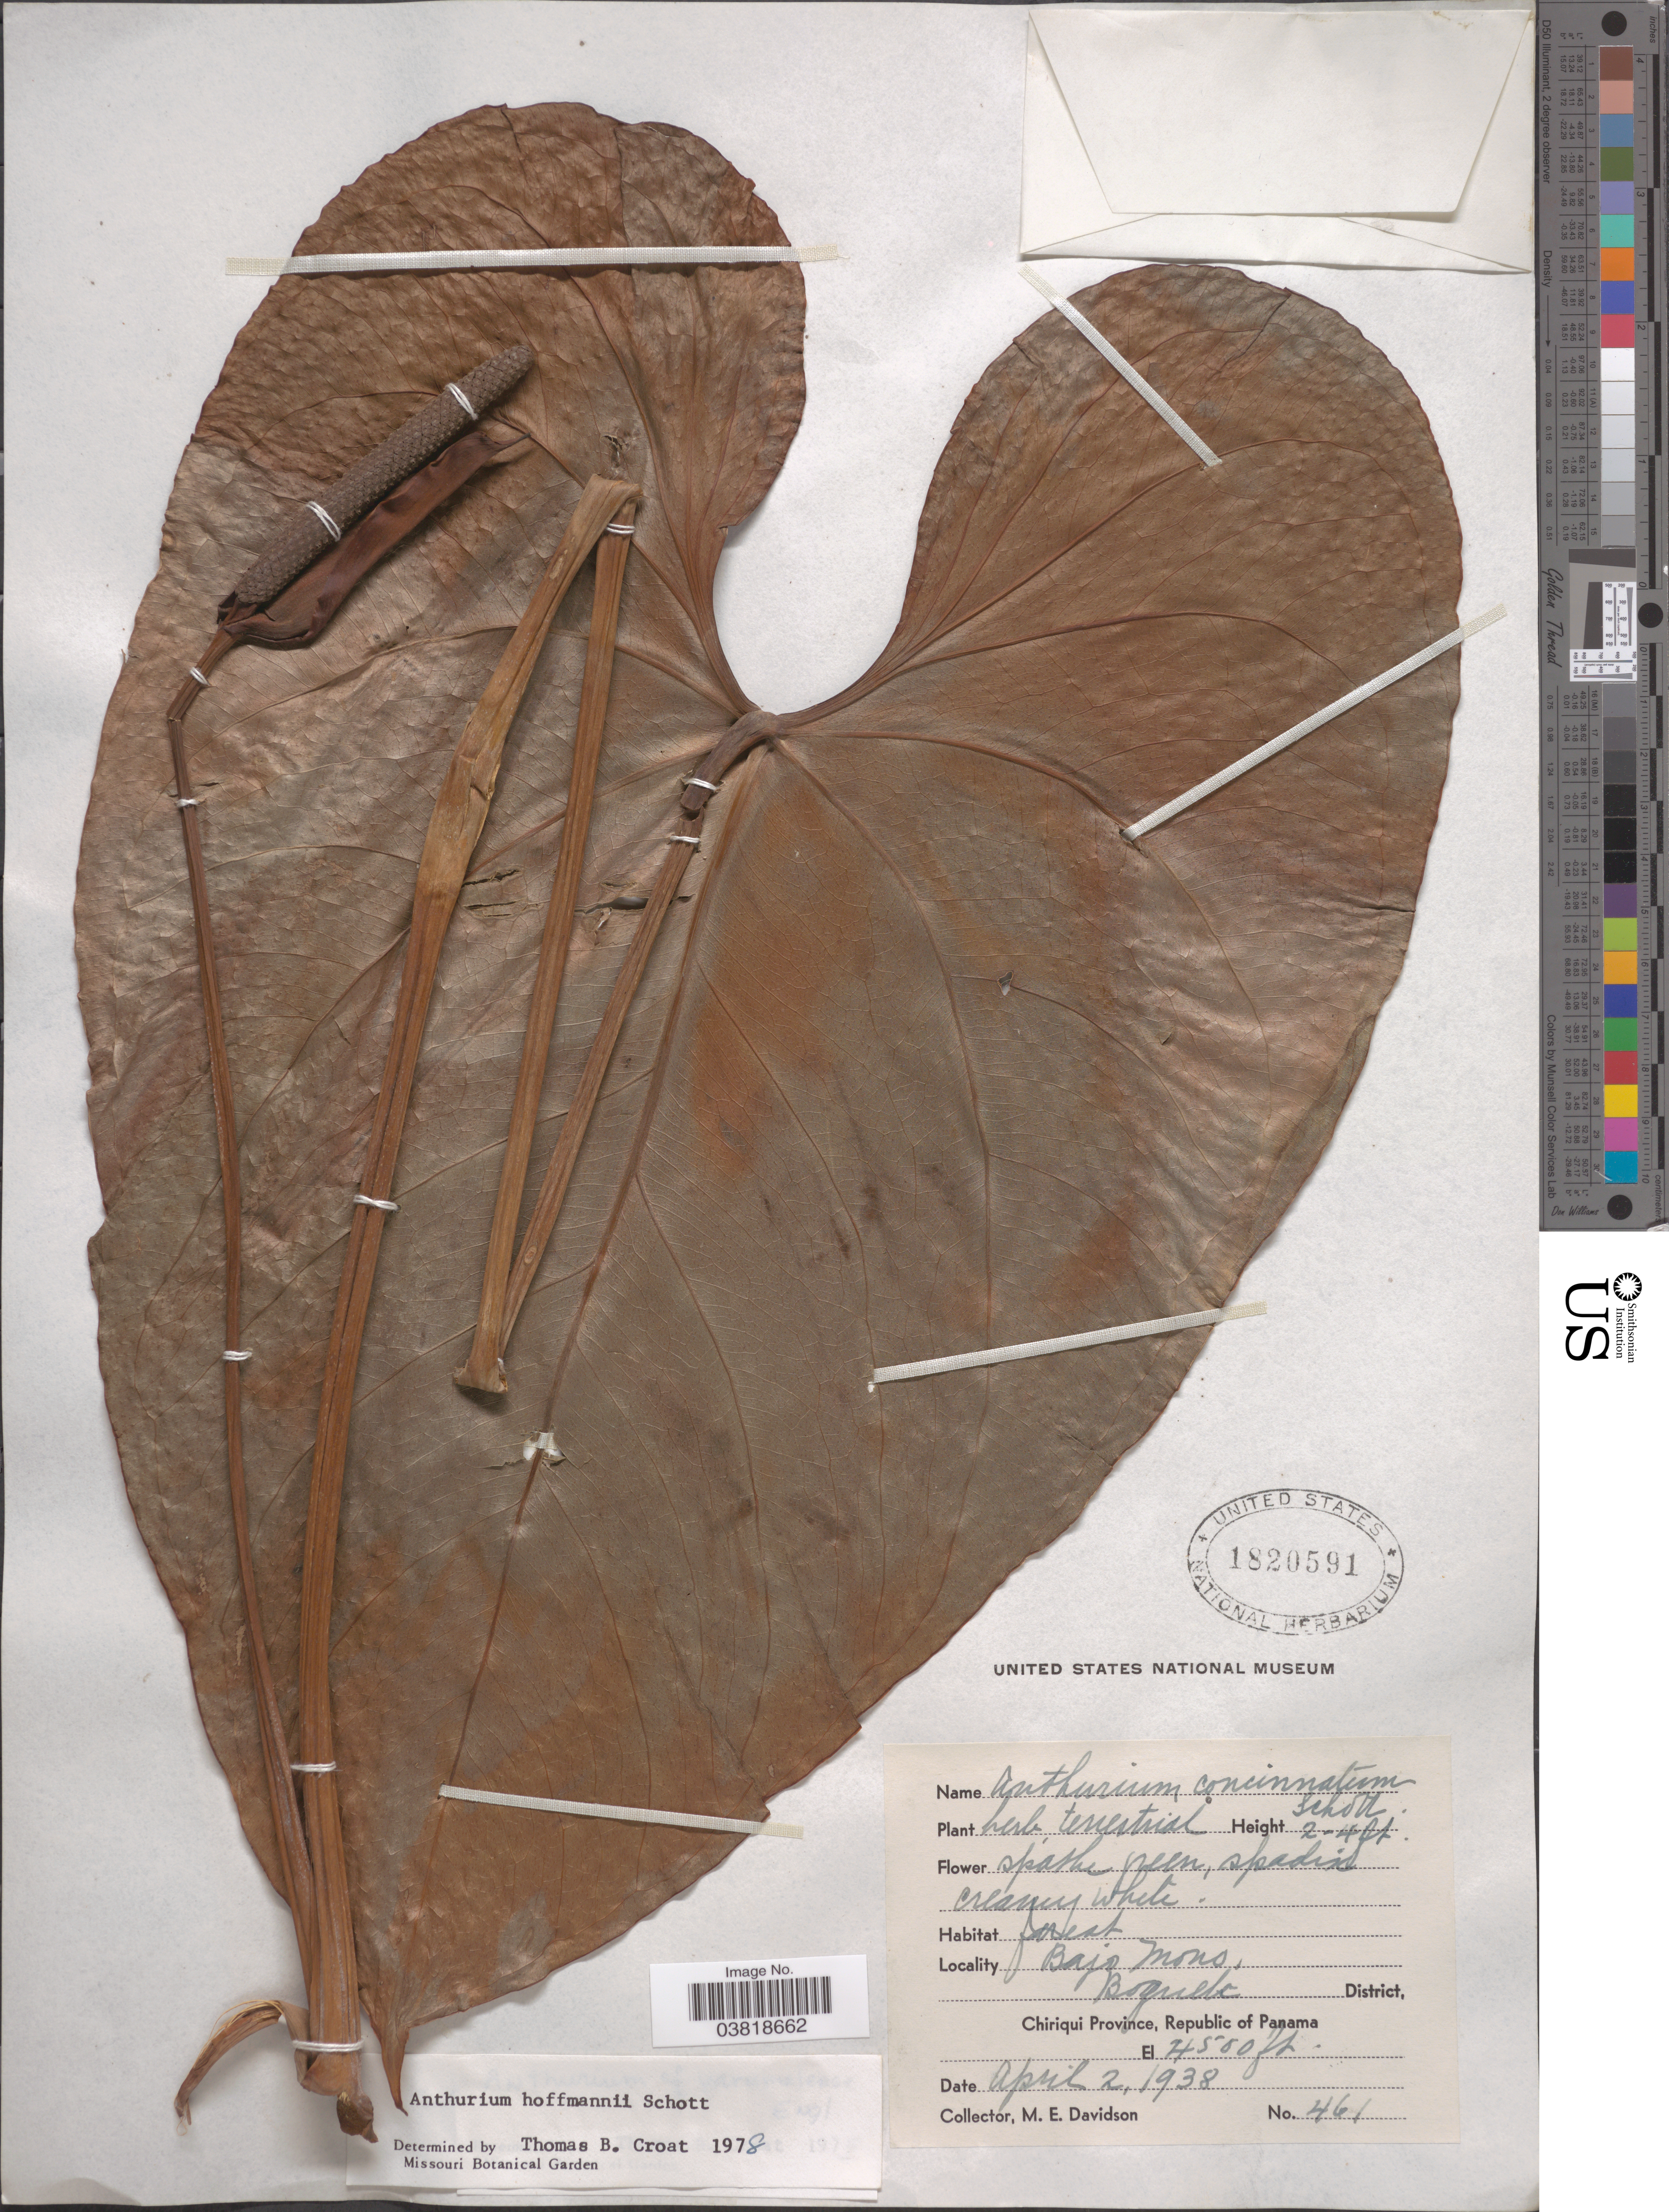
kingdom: Plantae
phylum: Tracheophyta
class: Liliopsida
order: Alismatales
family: Araceae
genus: Anthurium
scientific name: Anthurium hoffmanni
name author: Schott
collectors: M. E. Davidson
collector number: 461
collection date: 1938-04-02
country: Panama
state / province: Chiriqui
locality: Bajo Mono, Boquete District, Republic of Panama.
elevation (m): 1372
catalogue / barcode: US 1820591